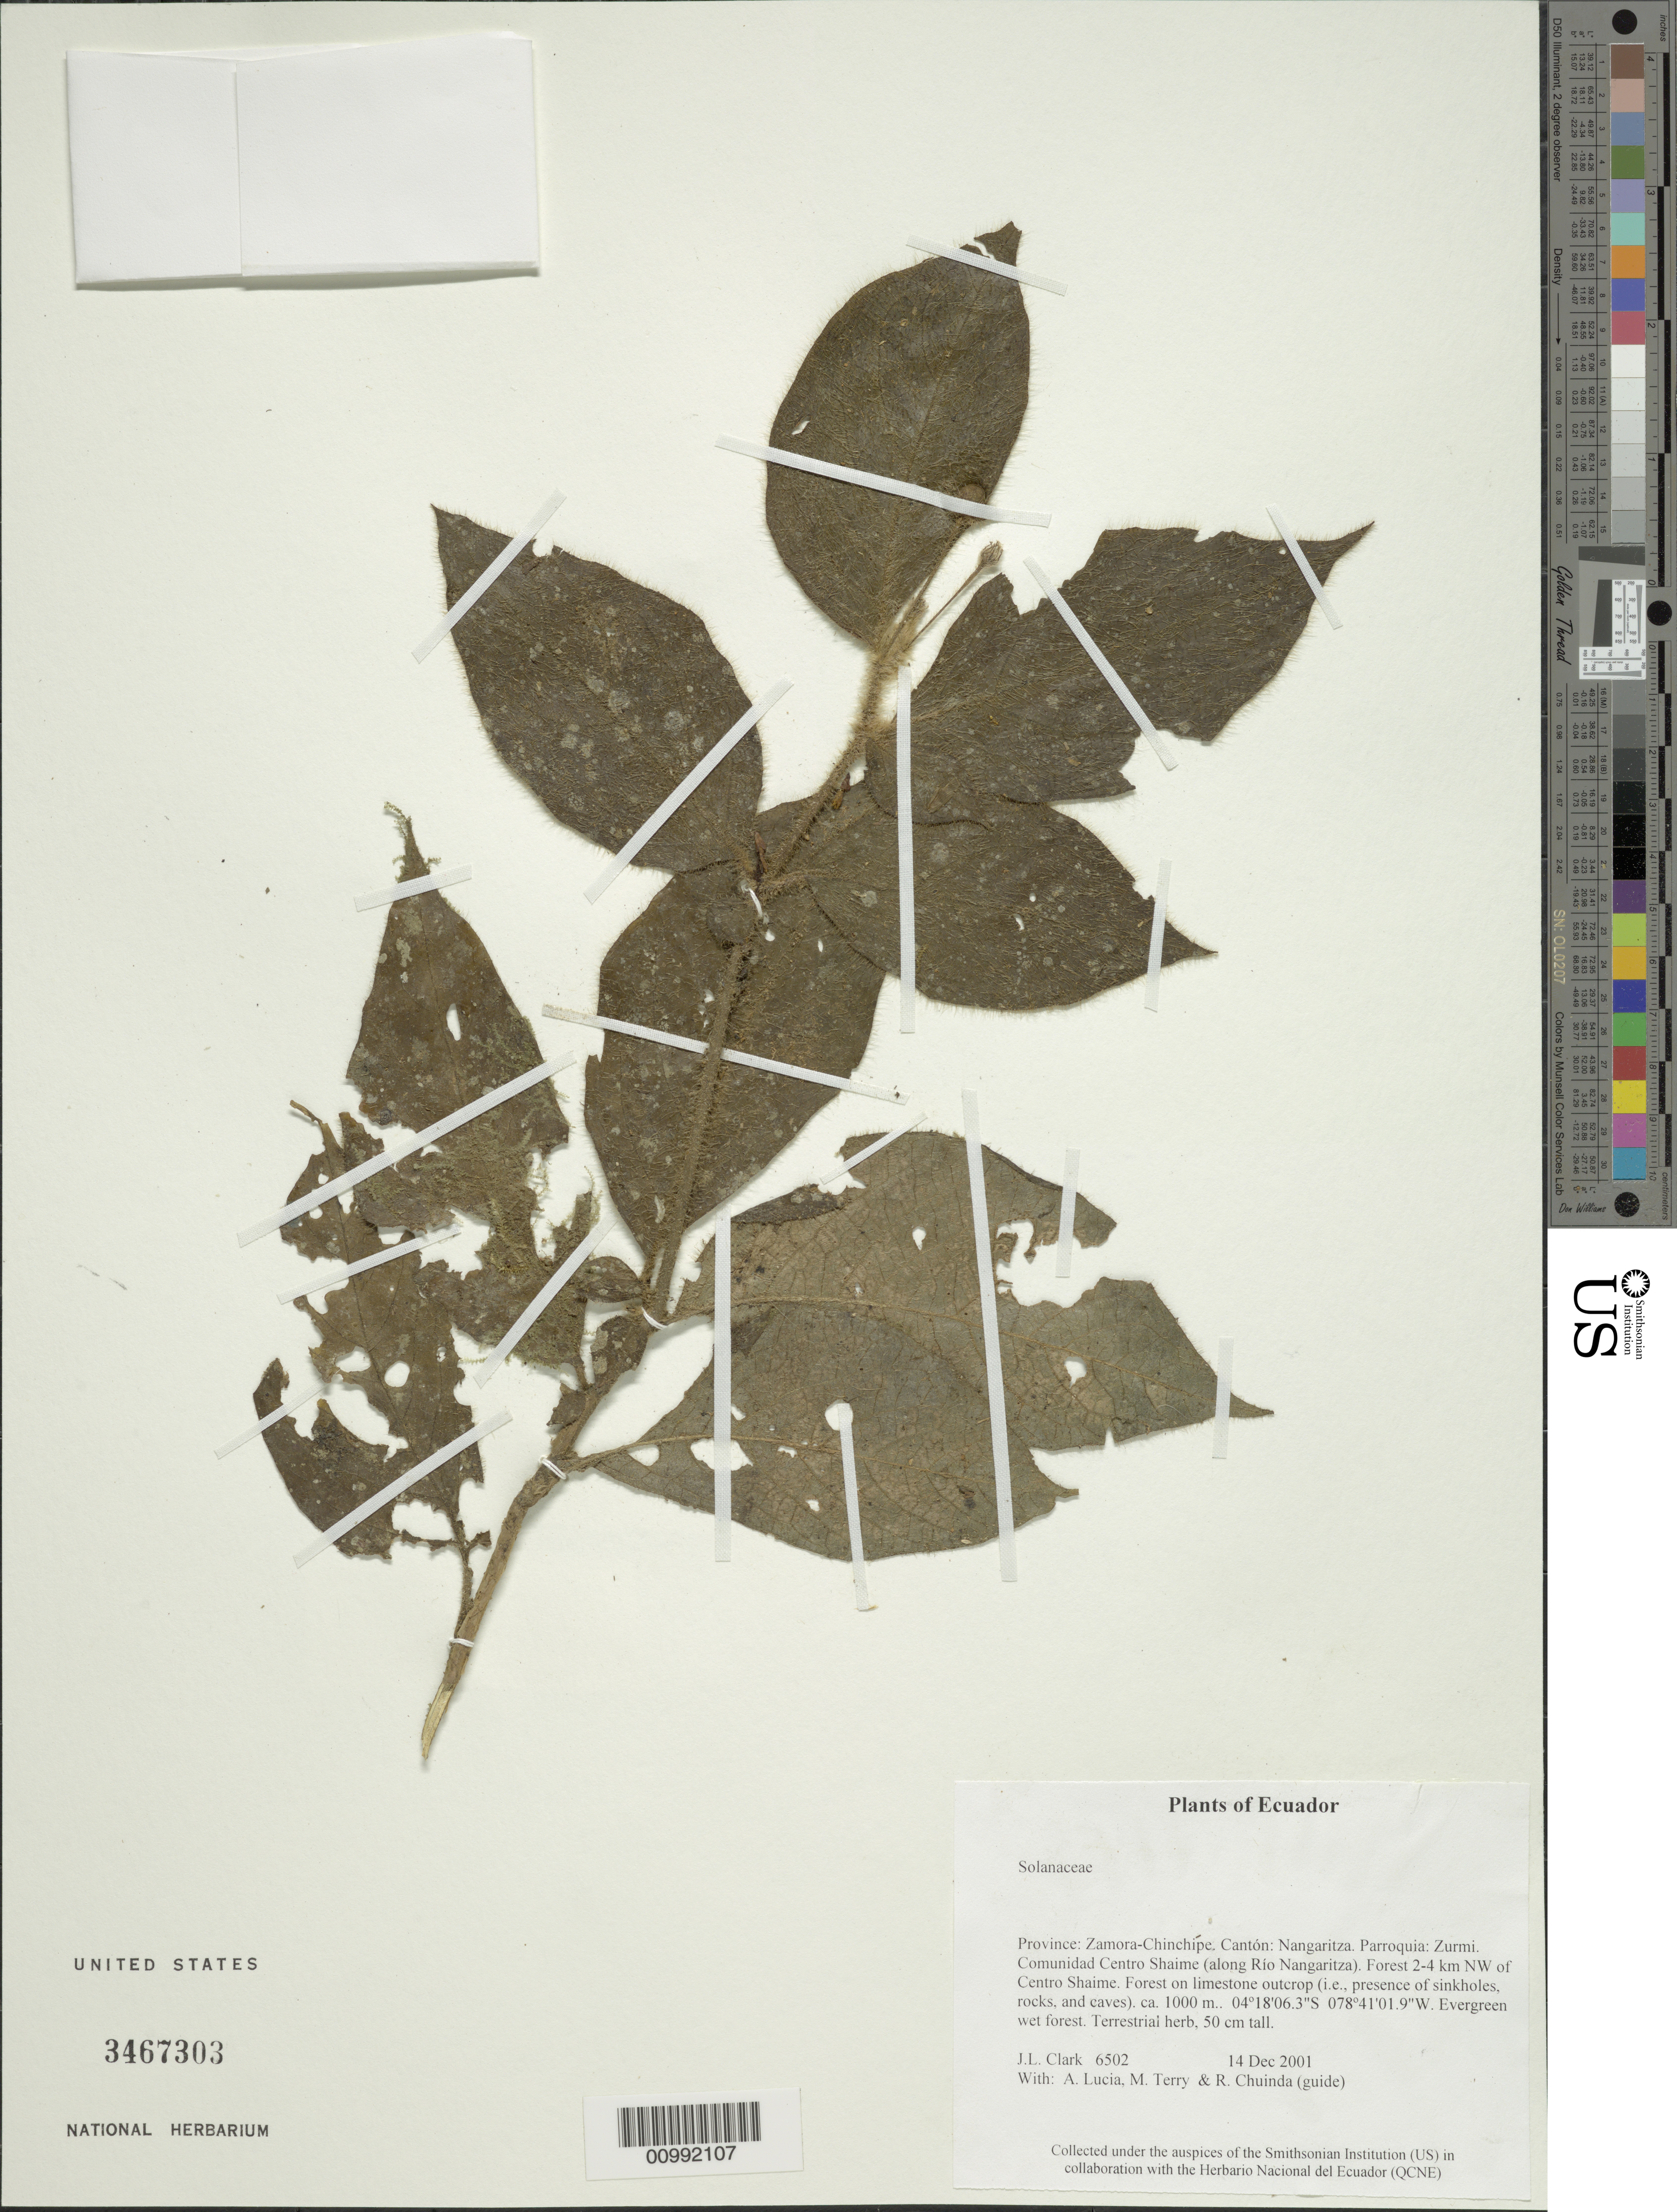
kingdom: Plantae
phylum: Tracheophyta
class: Magnoliopsida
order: Solanales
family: Solanaceae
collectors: J. L. Clark, A. Lucia, M. Terry & R. Chuinda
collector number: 6502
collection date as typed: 14 Dec 2001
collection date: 2001-12-14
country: Ecuador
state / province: Zamora-Chinchipe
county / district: Nangaritza ?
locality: Parroquia: Zurmi. Comunidad Centro Shaime (along Río Nangaritza). Forest 2-4 km NW of Centro Shaime. Forest on limestOneoutcrop (i.e., presence of sinkholes, rocks, and caves).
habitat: Evergreen wet forest.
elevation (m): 1000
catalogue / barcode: US 3467303